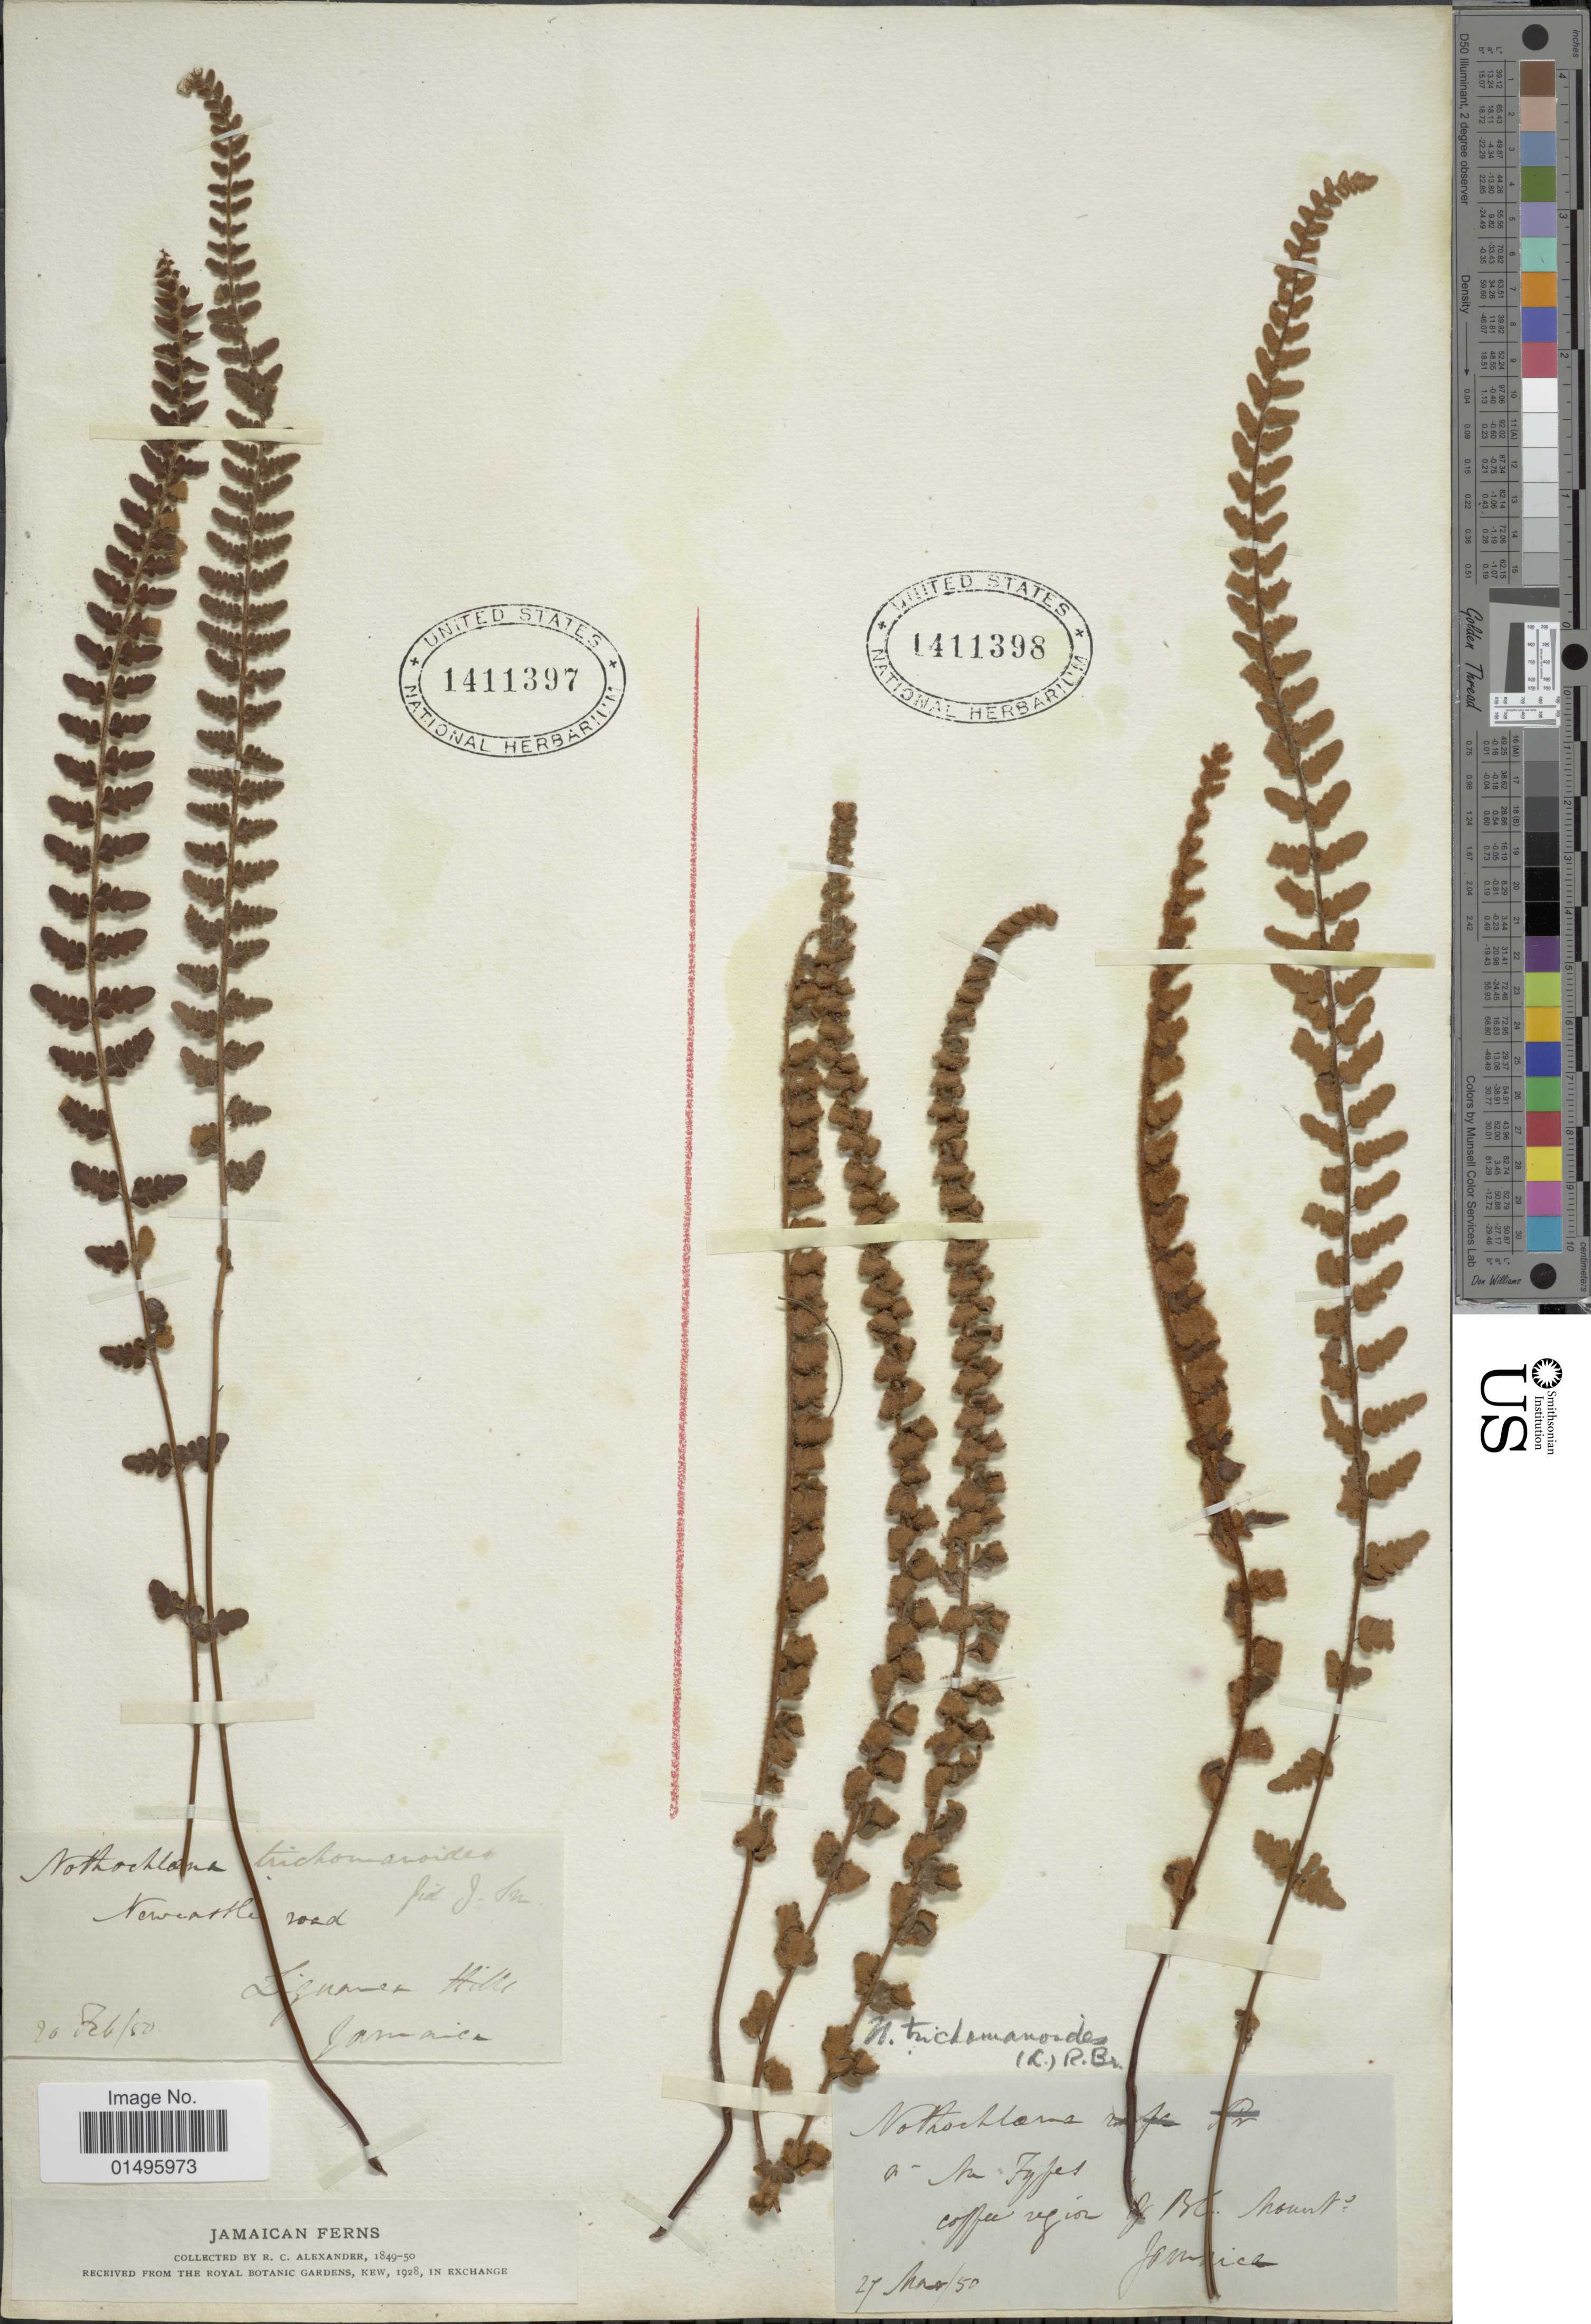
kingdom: Plantae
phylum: Tracheophyta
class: Polypodiopsida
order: Polypodiales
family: Pteridaceae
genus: Notholaena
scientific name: Notholaena trichomanoides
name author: (L.) Desv.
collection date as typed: Transcribed d/m/y: 27/3/50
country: Jamaica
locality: Jamaica, coffee region of Bl. Mount.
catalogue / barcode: US 1411398-2